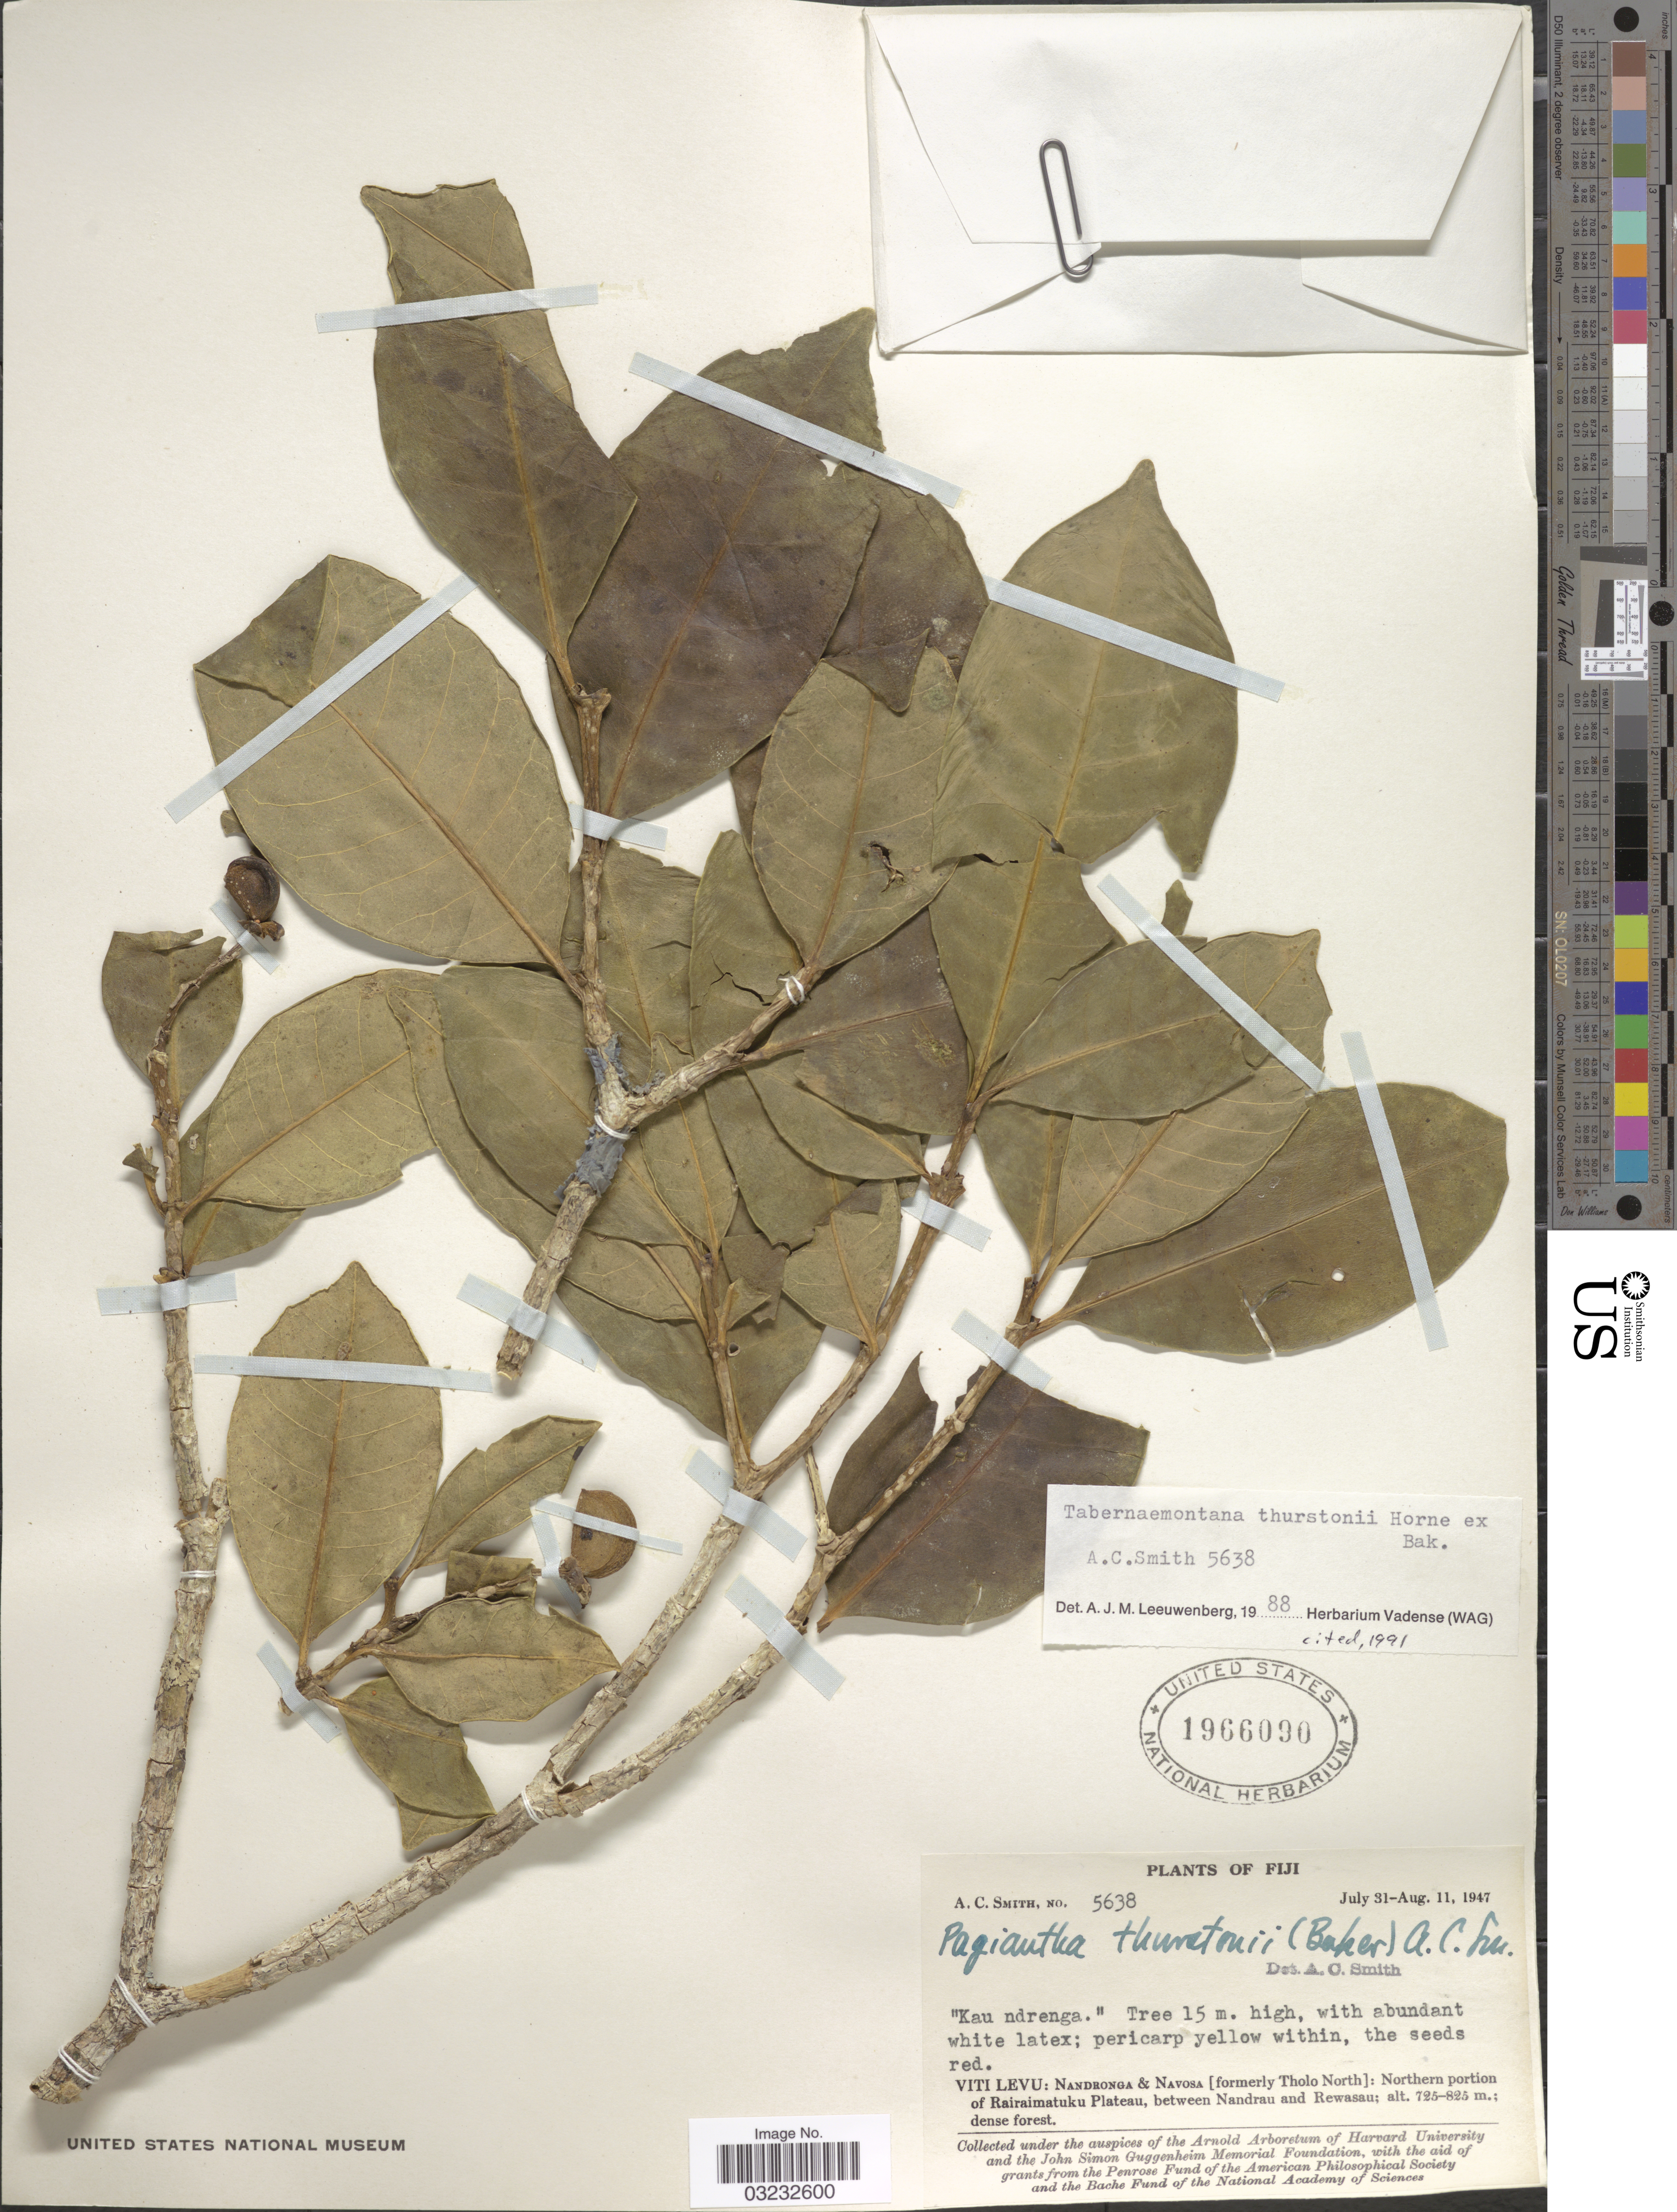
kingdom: Plantae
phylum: Tracheophyta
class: Magnoliopsida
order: Gentianales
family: Apocynaceae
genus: Tabernaemontana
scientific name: Tabernaemontana thurstonii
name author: Horne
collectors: A. C. Smith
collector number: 5638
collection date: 1947-07-31/1947-08-11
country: Fiji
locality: Viti Levu: Nandronga & Navosa [formerly Tholo North]: Northern portion of Rairaimatuku Plateau, between Nandrau and Rewasau.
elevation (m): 725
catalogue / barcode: US 1966090